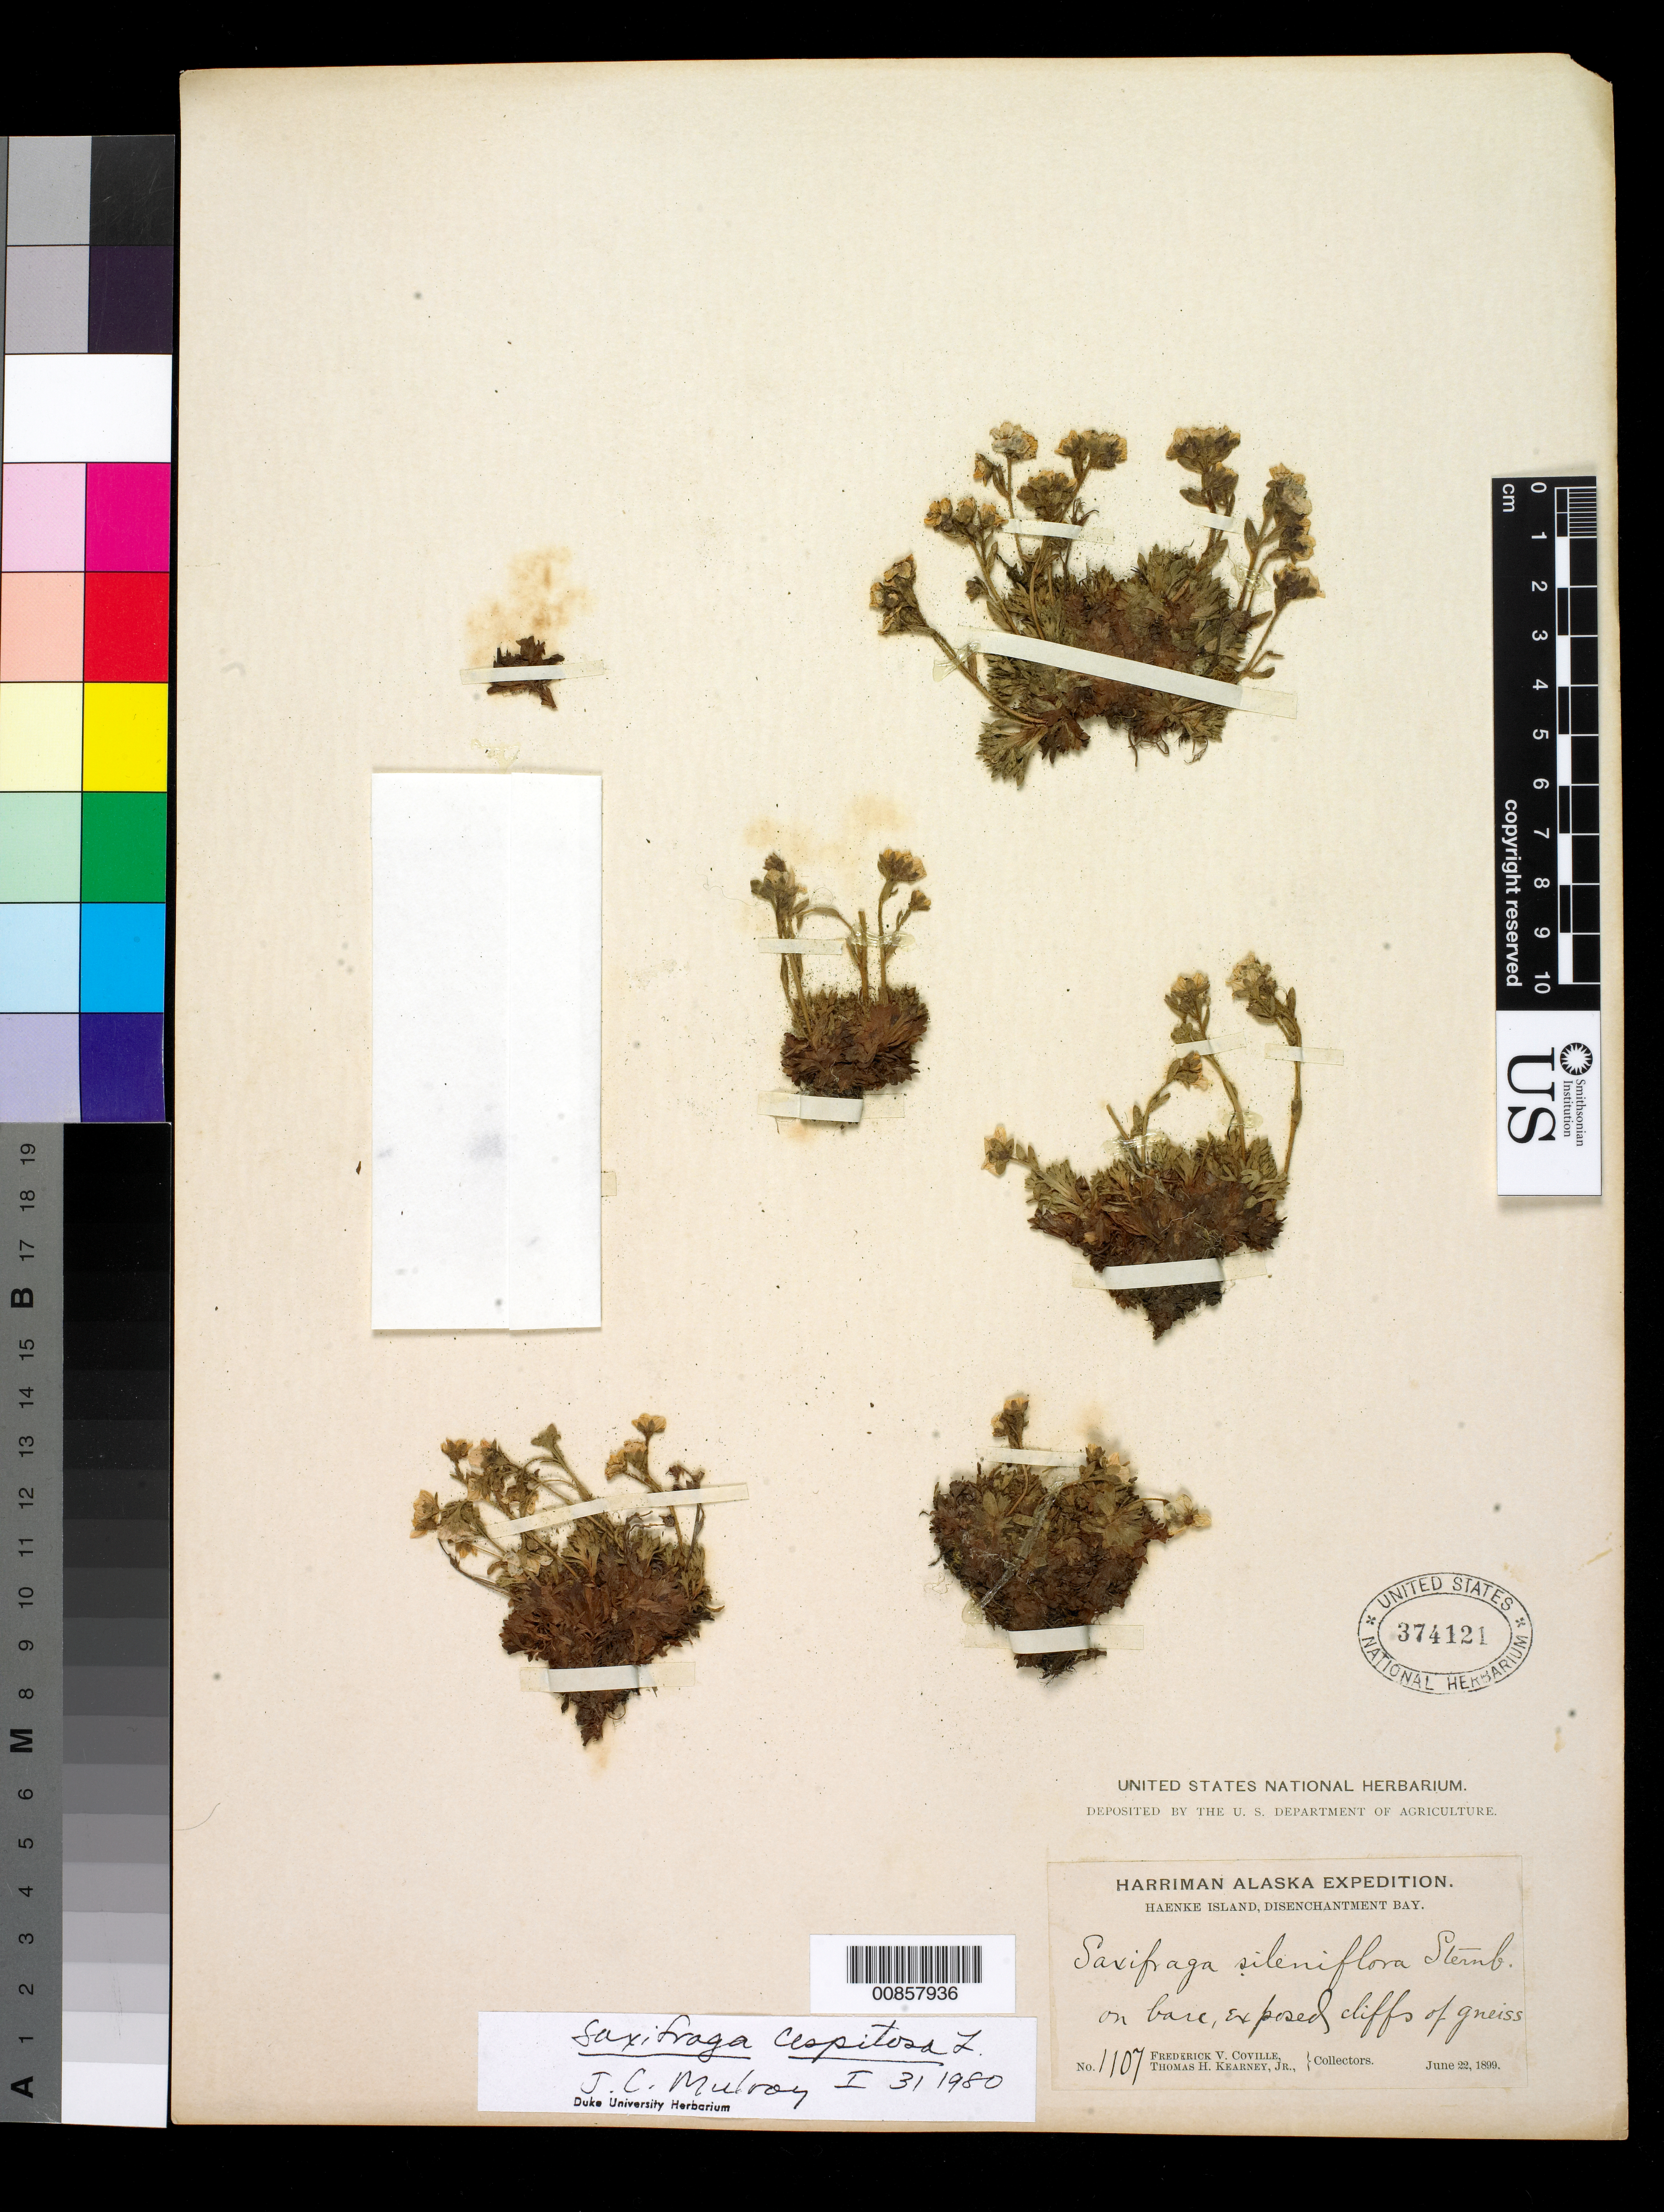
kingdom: Plantae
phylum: Tracheophyta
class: Magnoliopsida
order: Saxifragales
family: Saxifragaceae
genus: Saxifraga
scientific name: Saxifraga caespitosa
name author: L.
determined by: Mulroy, J. C.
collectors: F. V. Coville & T. H. Kearney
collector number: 1107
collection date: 1899-06-22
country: United States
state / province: Alaska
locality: Haenke Island, Disenchantment Bay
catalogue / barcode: US 374121